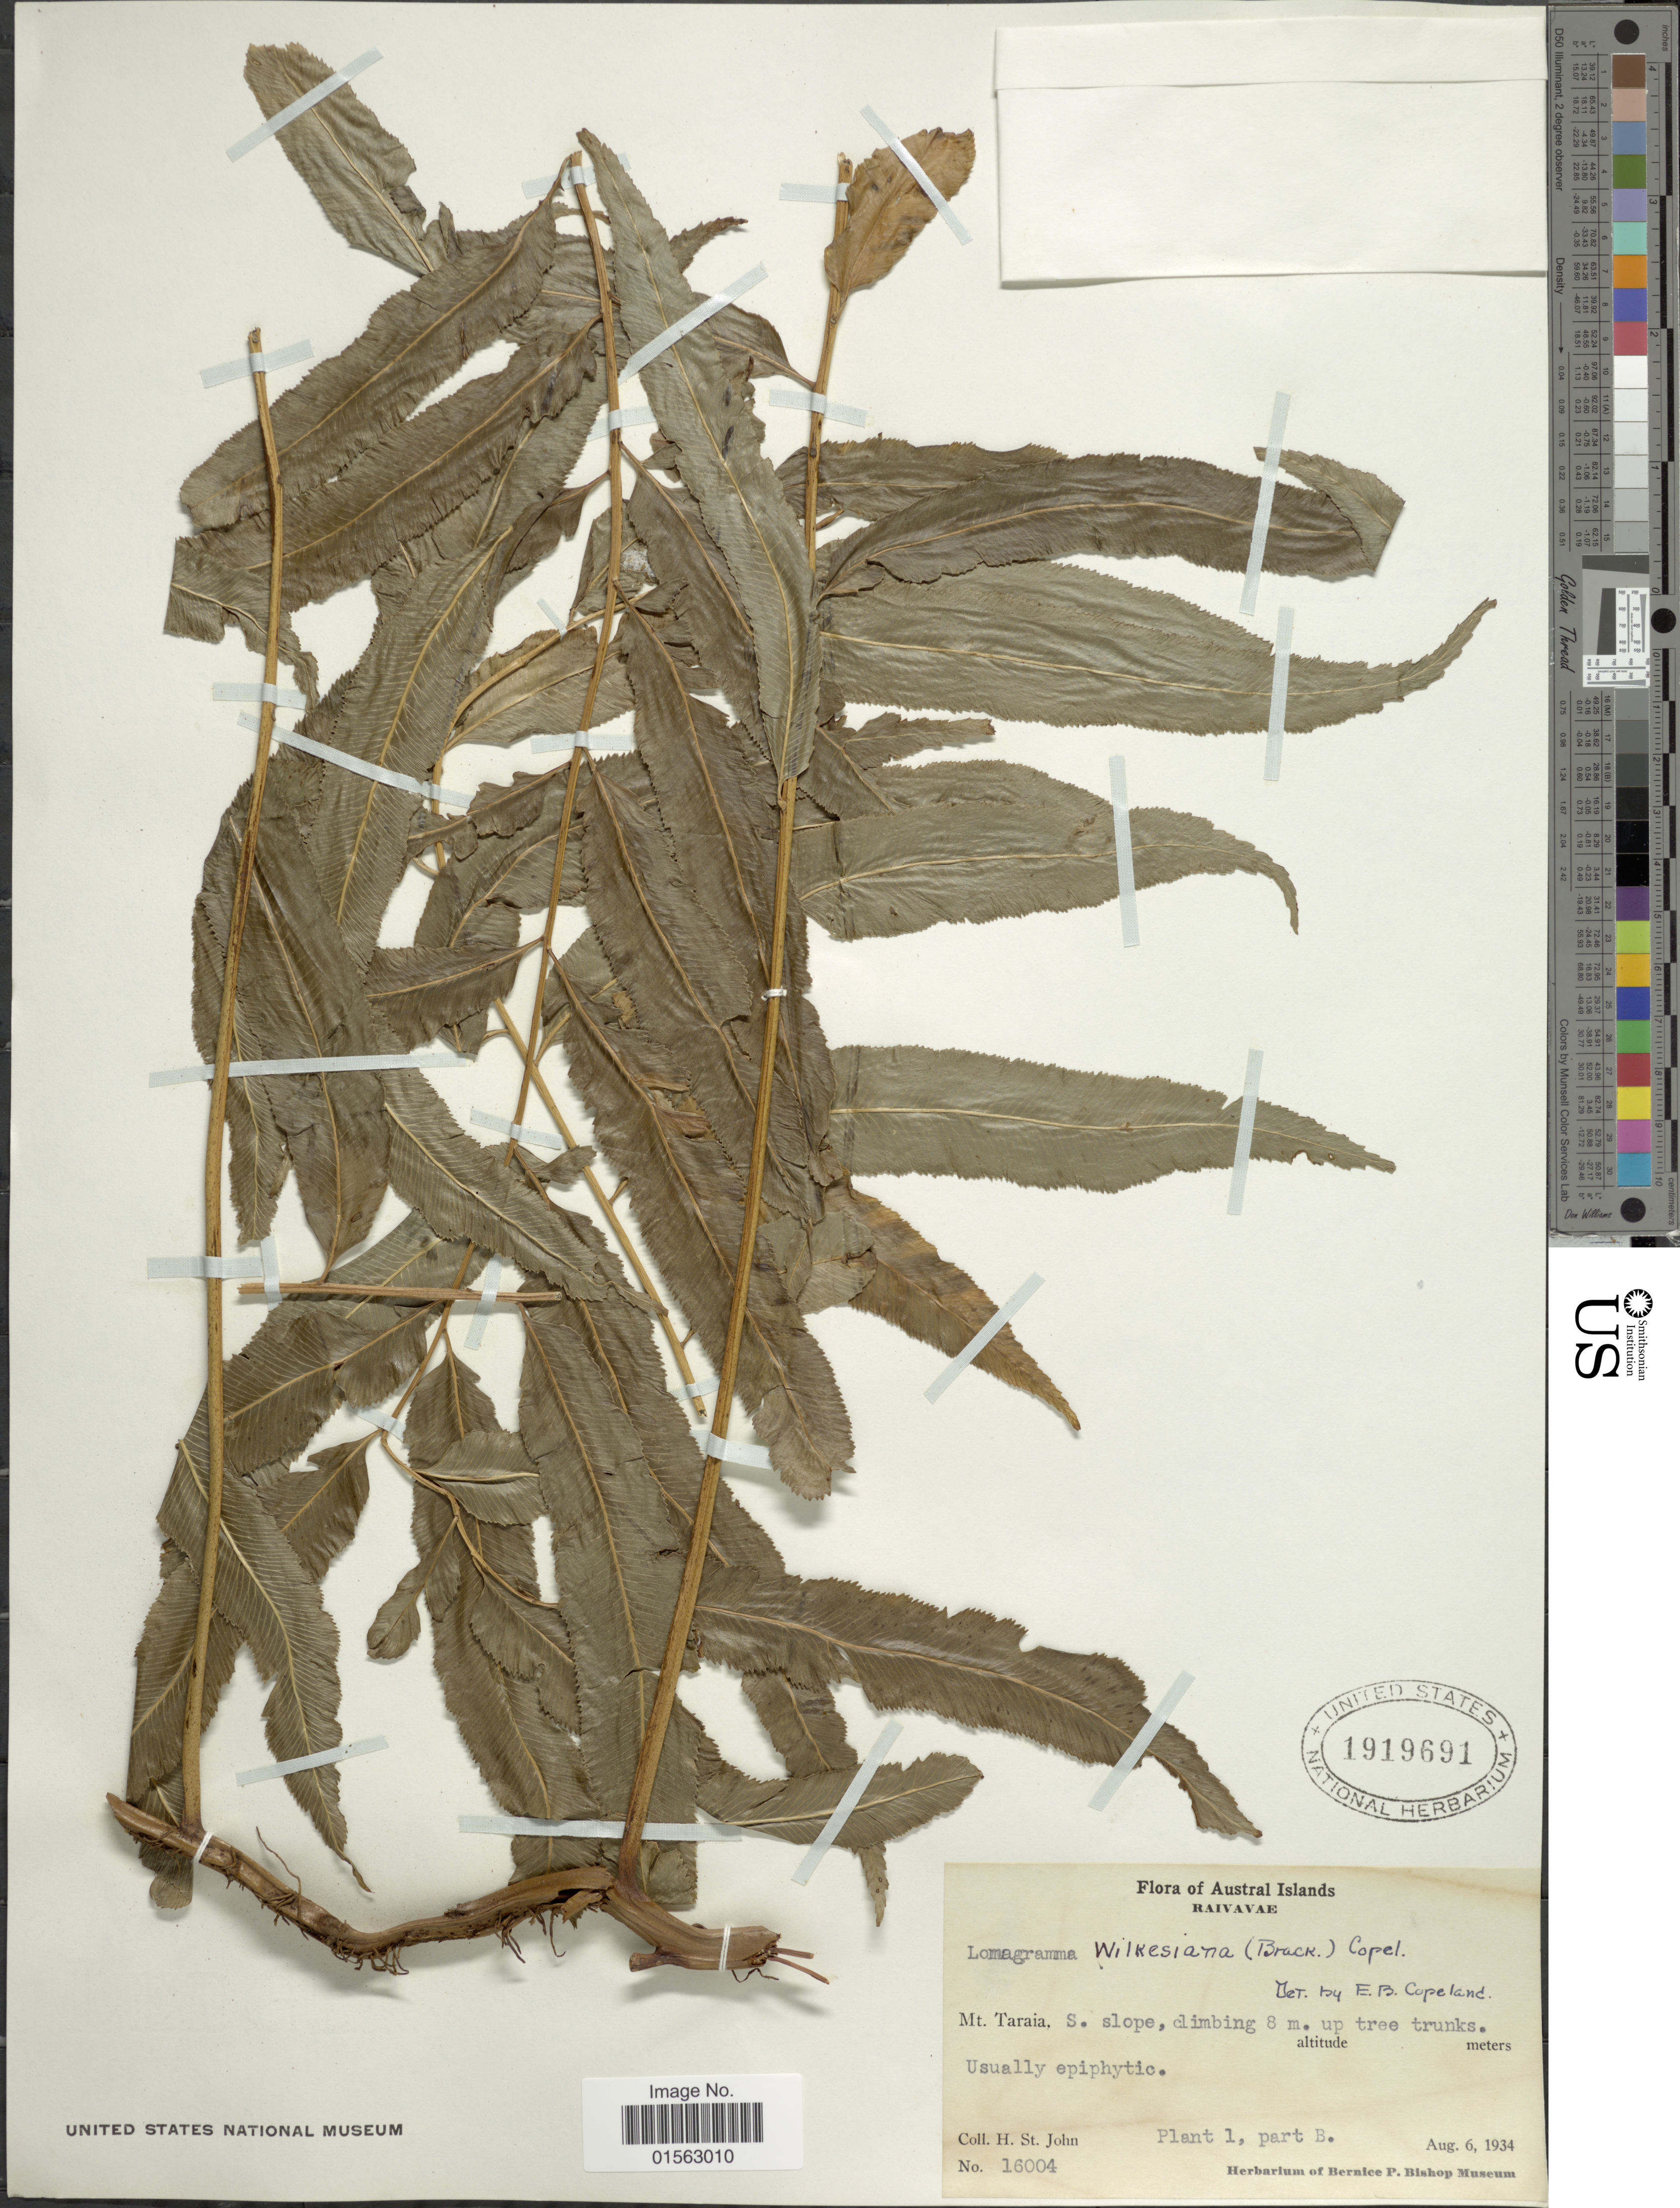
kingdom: Plantae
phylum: Tracheophyta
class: Polypodiopsida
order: Polypodiales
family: Dryopteridaceae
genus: Teratophyllum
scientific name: Teratophyllum wilkesianum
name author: (Brack.) Holttum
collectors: H. St. John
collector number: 16004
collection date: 1934-08-06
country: French Polynesia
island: Raivavae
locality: Austral Islands, Raivavae, Mt. Taraia, S. slope, climbing 8 m. up tree trunks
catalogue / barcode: US 1919691